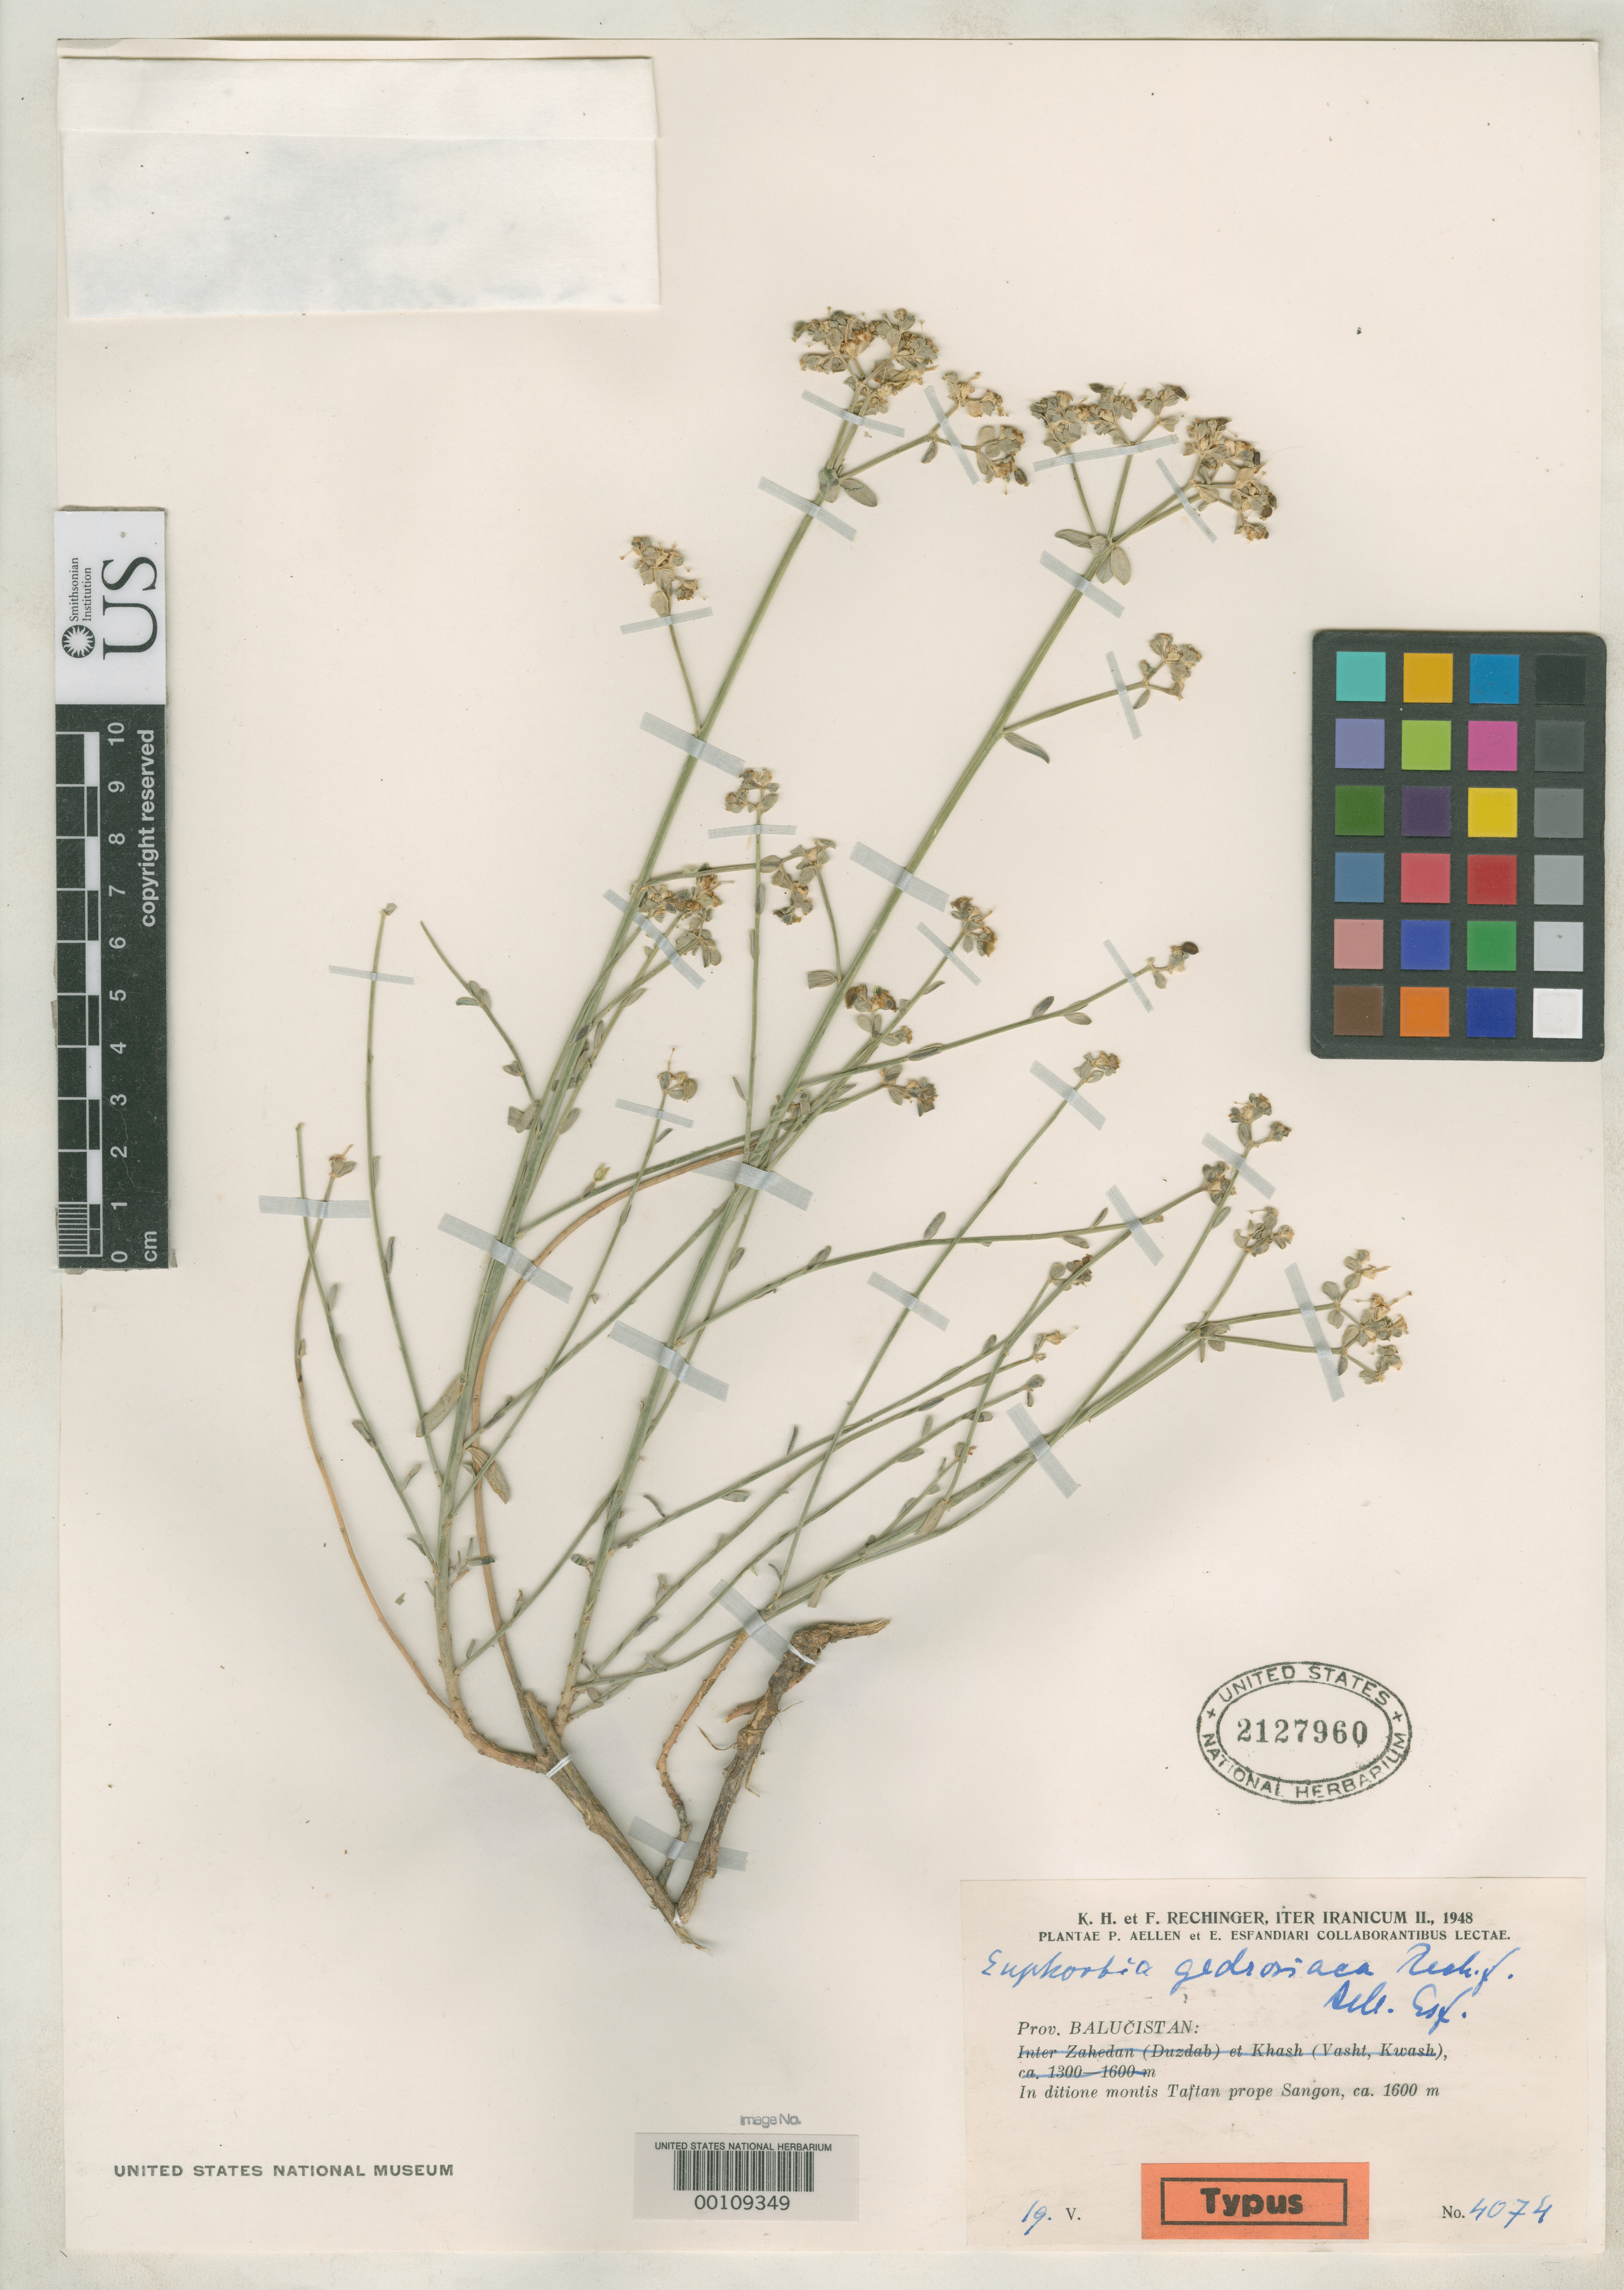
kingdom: Plantae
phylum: Tracheophyta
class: Magnoliopsida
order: Malpighiales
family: Euphorbiaceae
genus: Euphorbia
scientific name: Euphorbia gedrosiaca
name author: Rech. f.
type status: Isotype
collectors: K. H. Rechinger & F. Rechinger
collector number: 4074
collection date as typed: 19 May 1948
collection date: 1948-05-19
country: Iran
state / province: Sistan and Baluchistan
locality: Taftan near Sangon.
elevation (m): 1600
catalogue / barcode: US 2127960